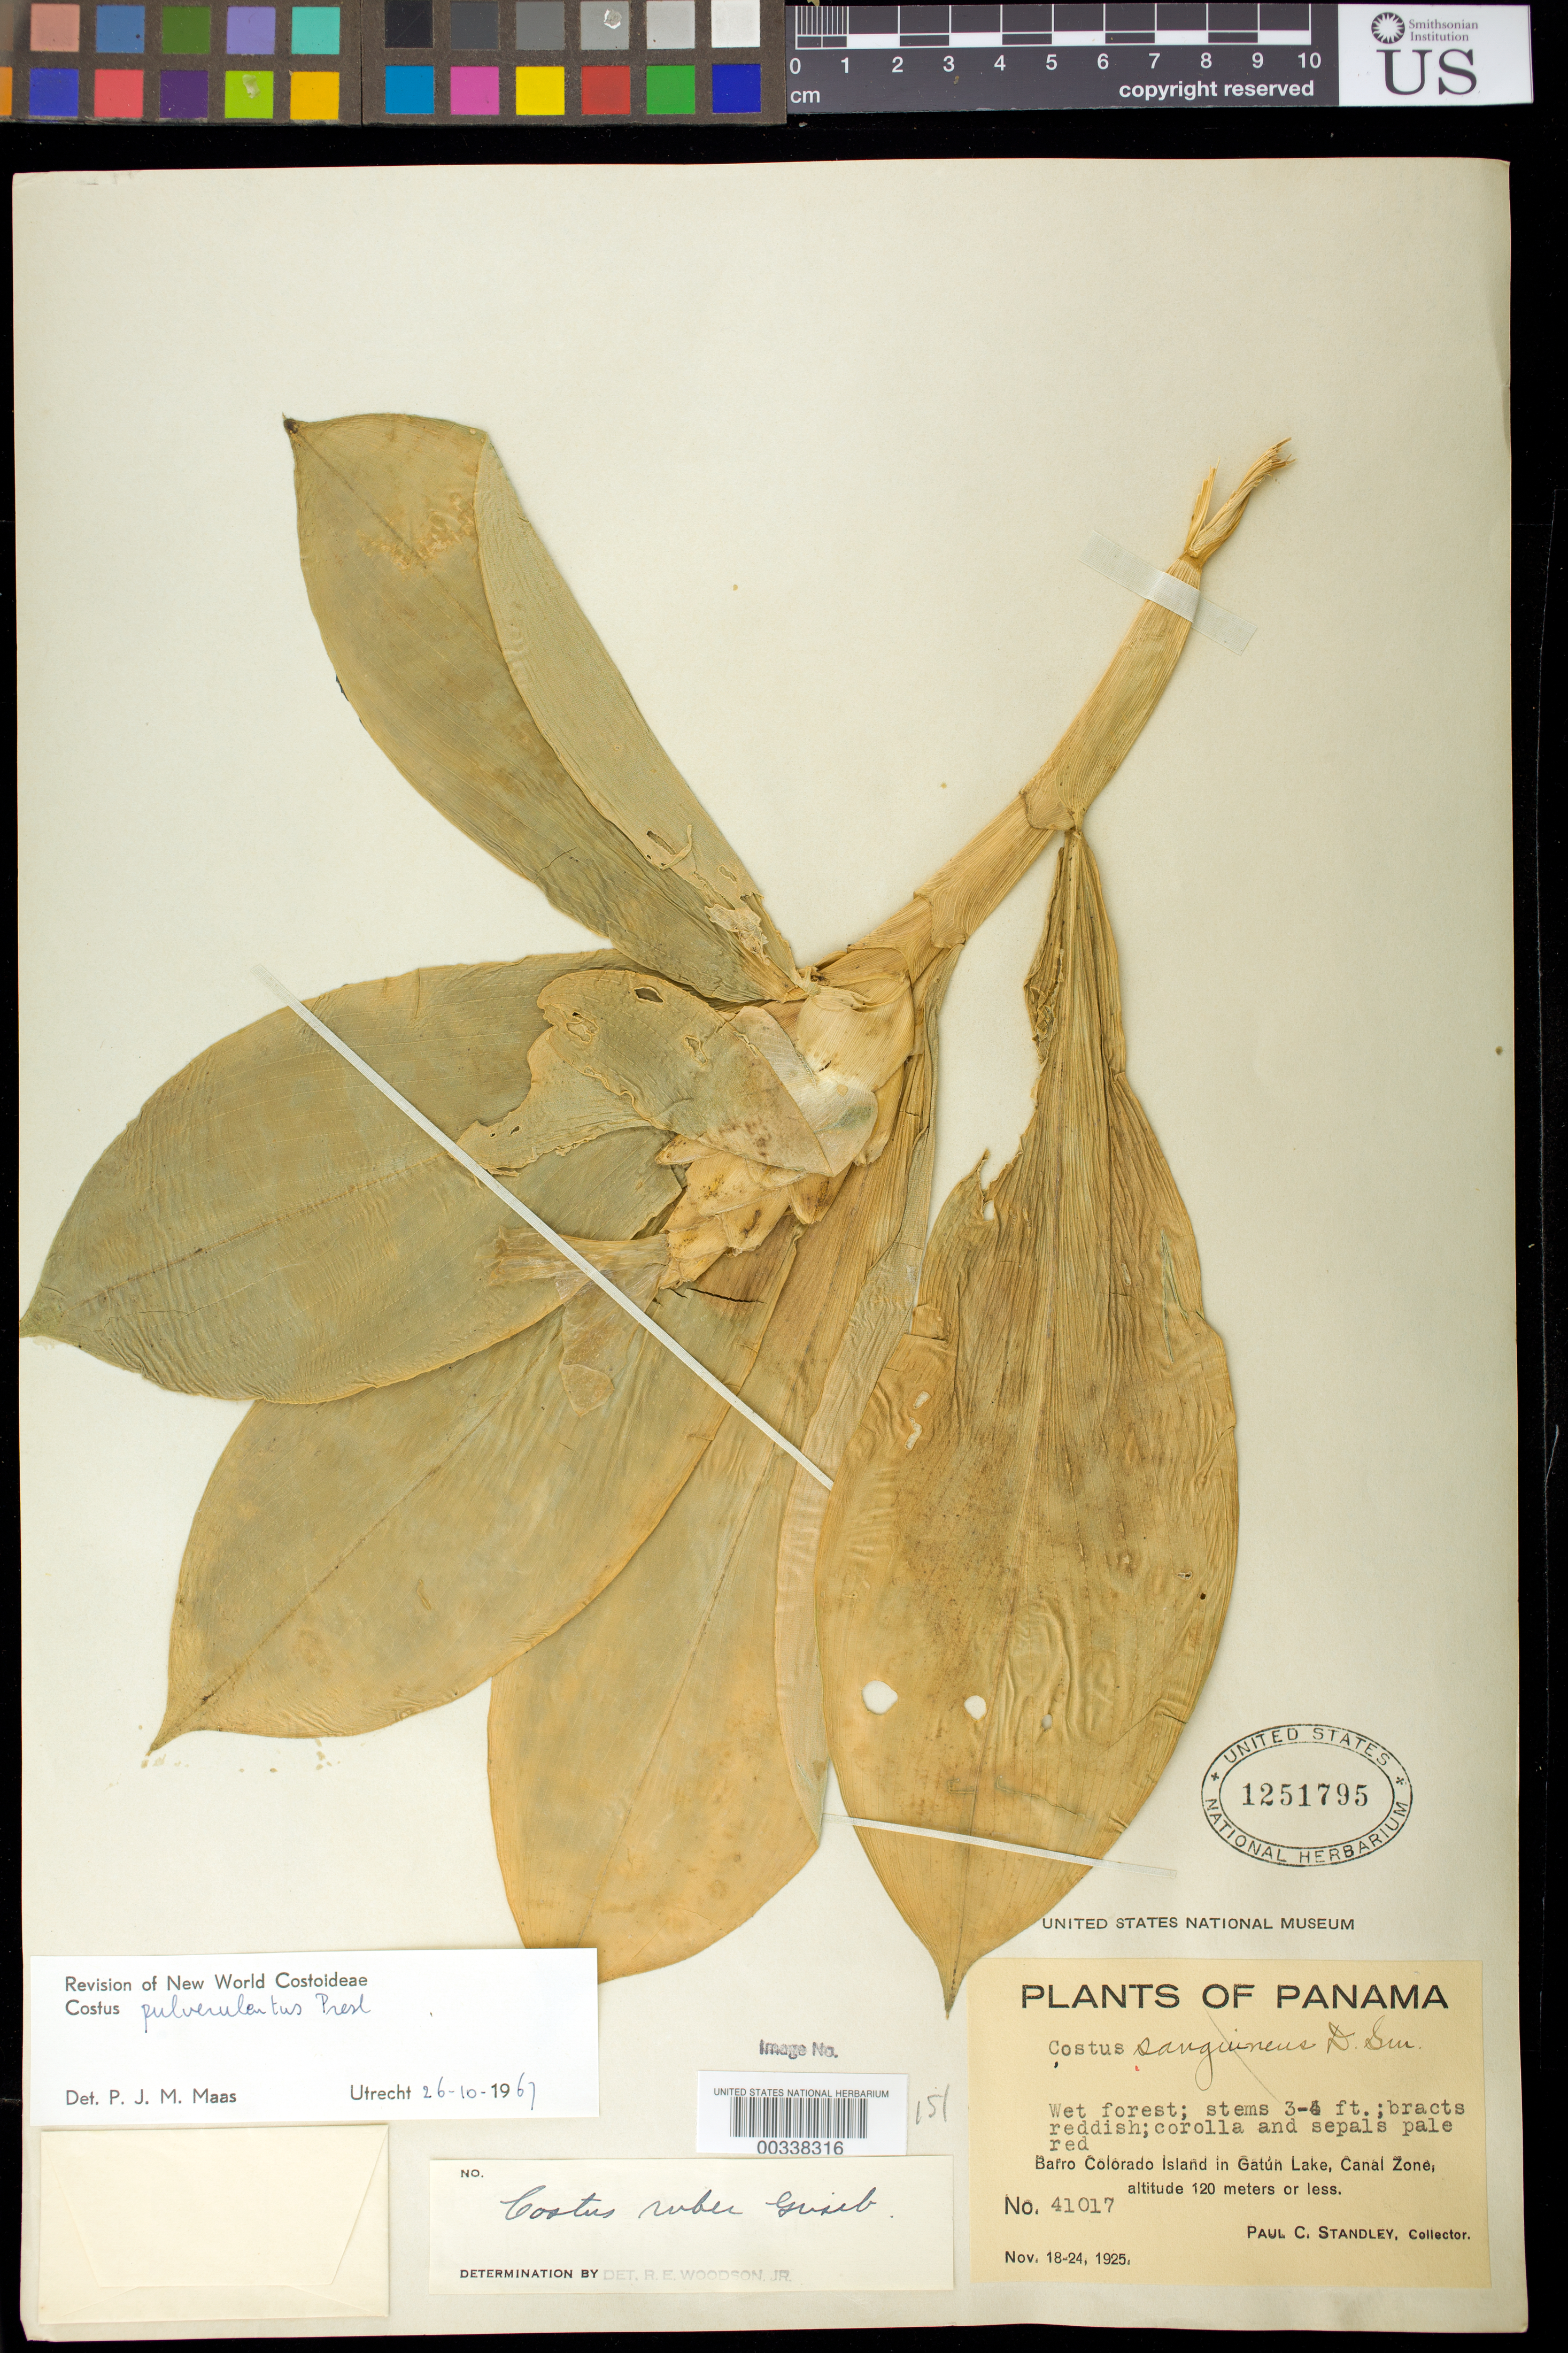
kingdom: Plantae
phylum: Tracheophyta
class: Liliopsida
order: Zingiberales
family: Costaceae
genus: Costus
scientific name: Costus pulverulentus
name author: C. Presl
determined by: Maas, Paul J. M.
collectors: P. C. Standley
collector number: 41017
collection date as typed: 18 Nov 1925 to 24 Nov 1925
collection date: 1925-11-18/1925-11-24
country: Panama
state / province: Panamá Oeste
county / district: Canal Zone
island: Barro Colorado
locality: Gatun Lake, Canal Zone.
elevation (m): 0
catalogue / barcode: US 1251795